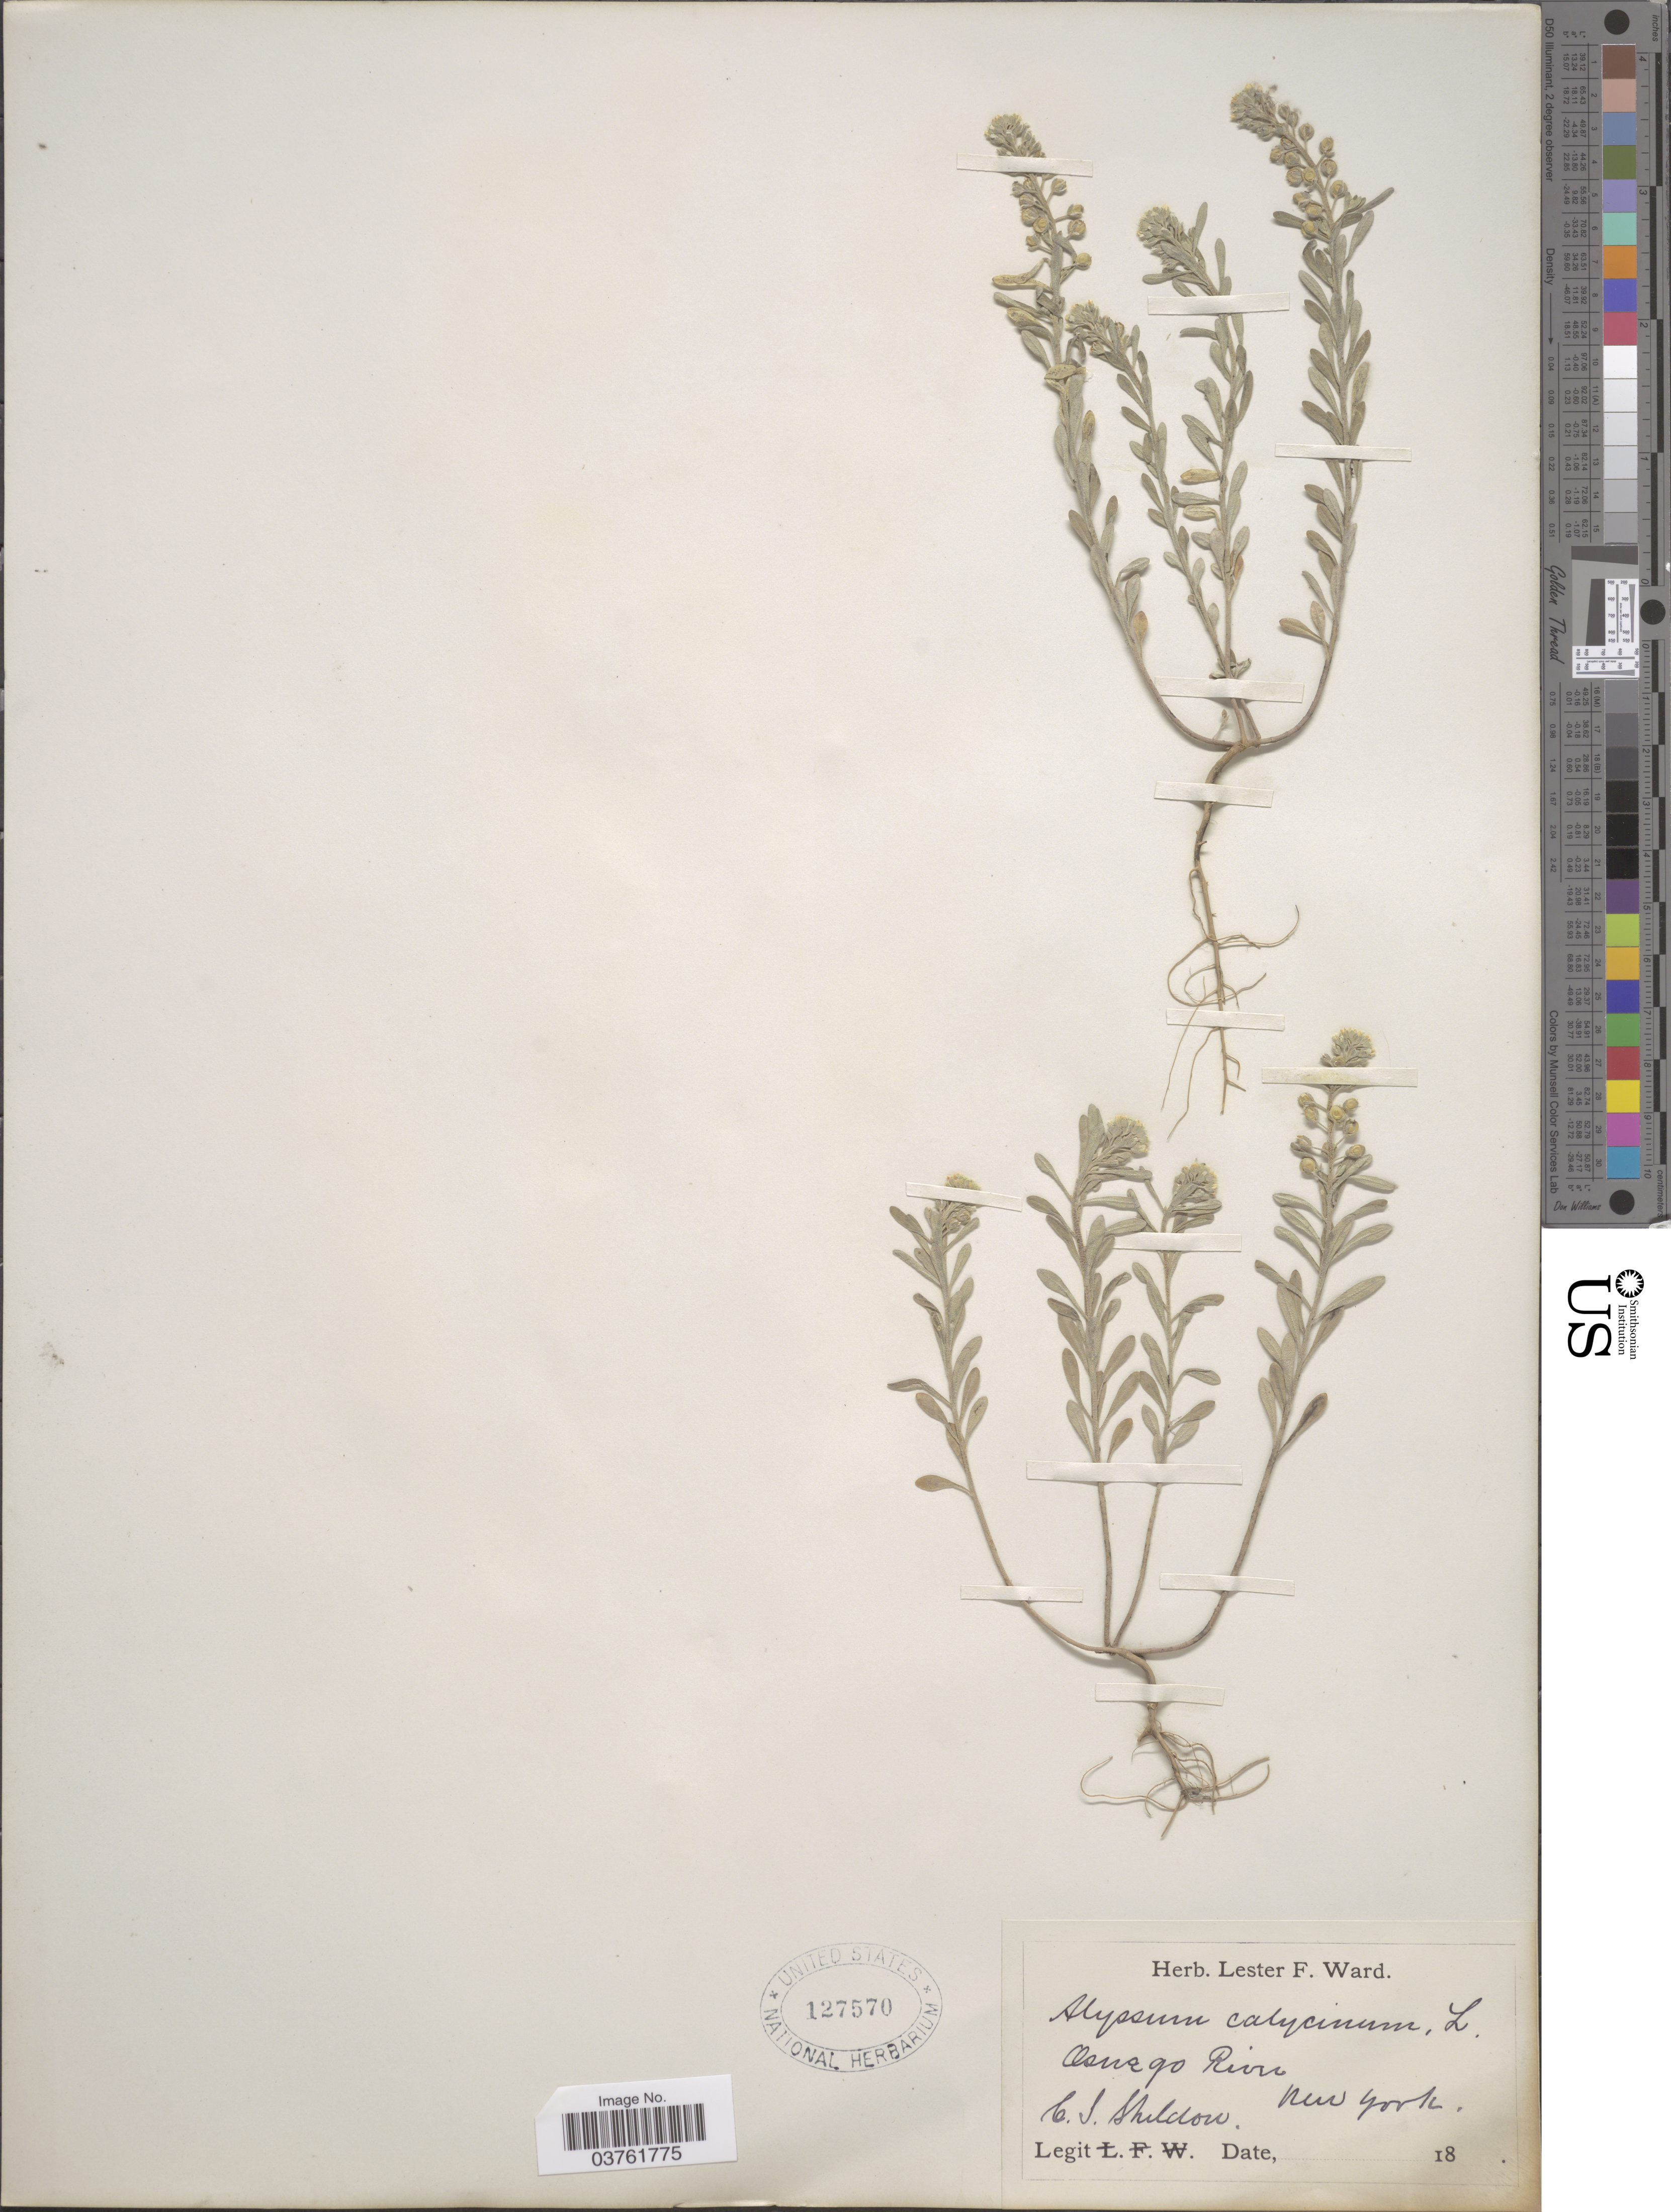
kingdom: Plantae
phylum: Tracheophyta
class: Magnoliopsida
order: Brassicales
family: Brassicaceae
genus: Alyssum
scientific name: Alyssum alyssoides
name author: (L.) L.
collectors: C. S. Sheldon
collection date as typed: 18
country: United States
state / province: New York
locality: Oswego River.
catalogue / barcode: US 127570